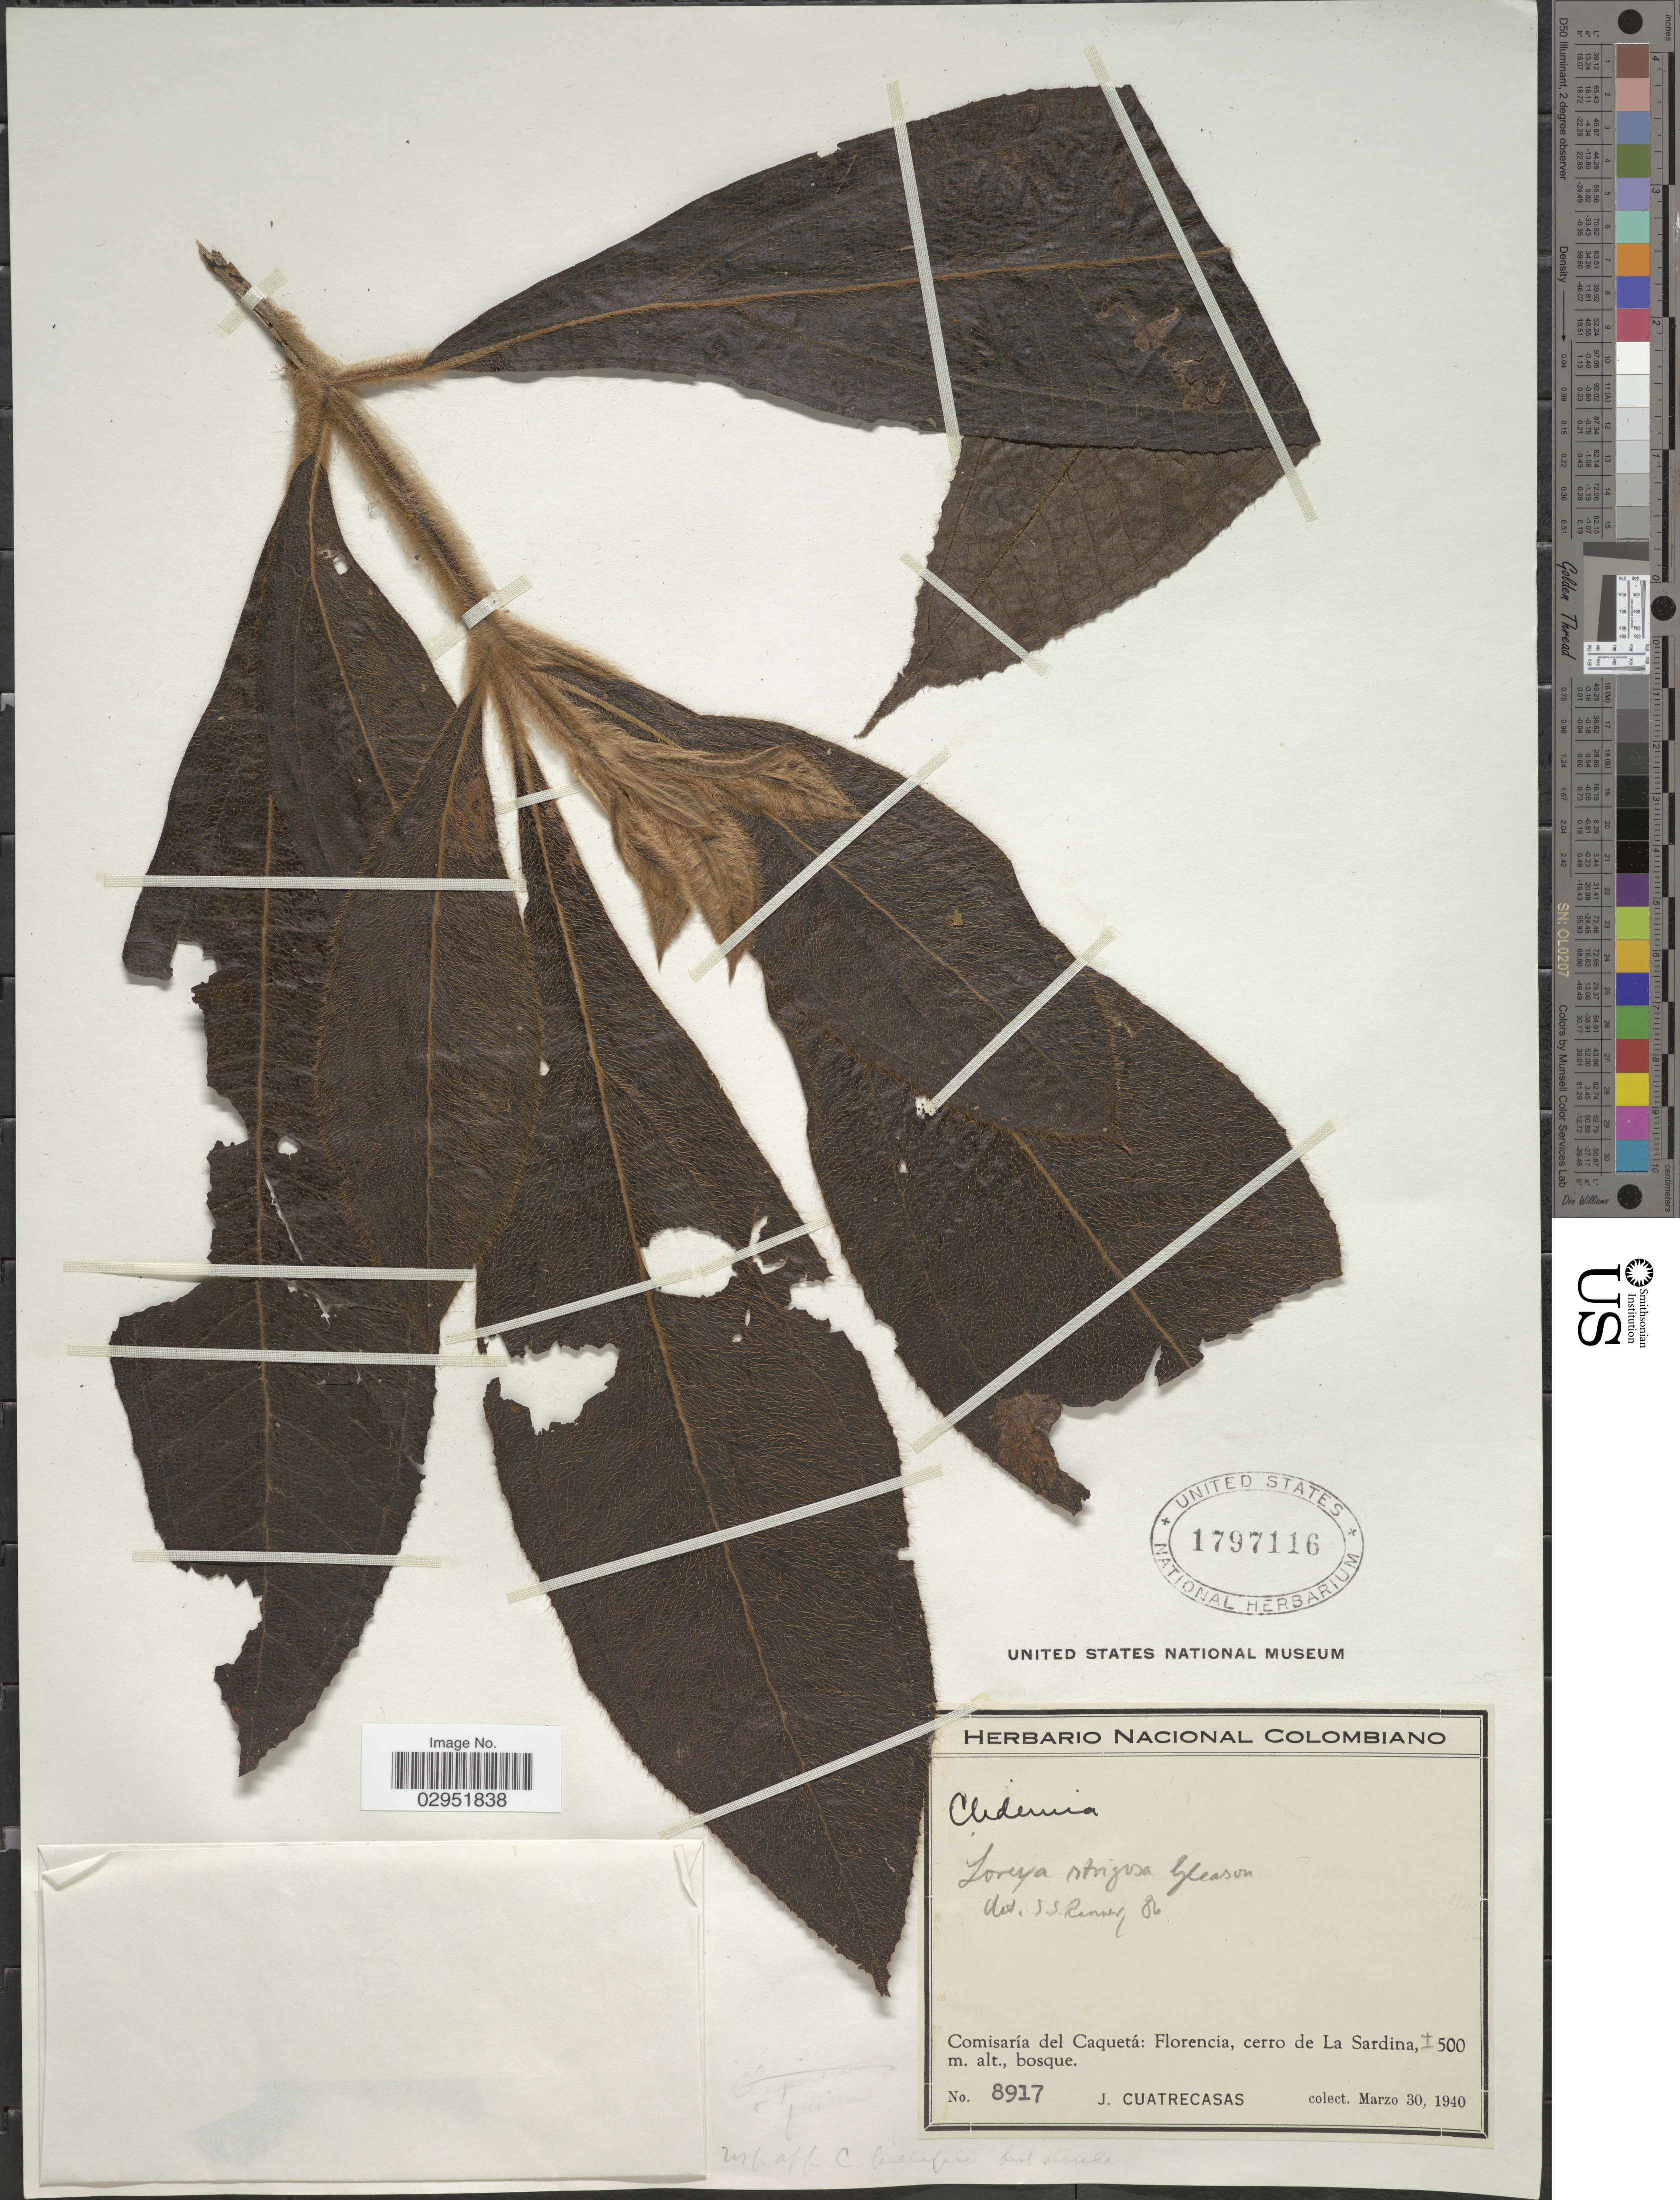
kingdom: Plantae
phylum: Tracheophyta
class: Magnoliopsida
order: Myrtales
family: Melastomataceae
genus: Bellucia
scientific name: Bellucia strigosa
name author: (Gleason) Penneys et al.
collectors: J. Cuatrecasas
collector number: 8917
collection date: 1940-03-30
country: Colombia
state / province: Caquetá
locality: Comisaría del Caquetá: Florencia, cerro de La Sardina.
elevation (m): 500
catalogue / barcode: US 1797116